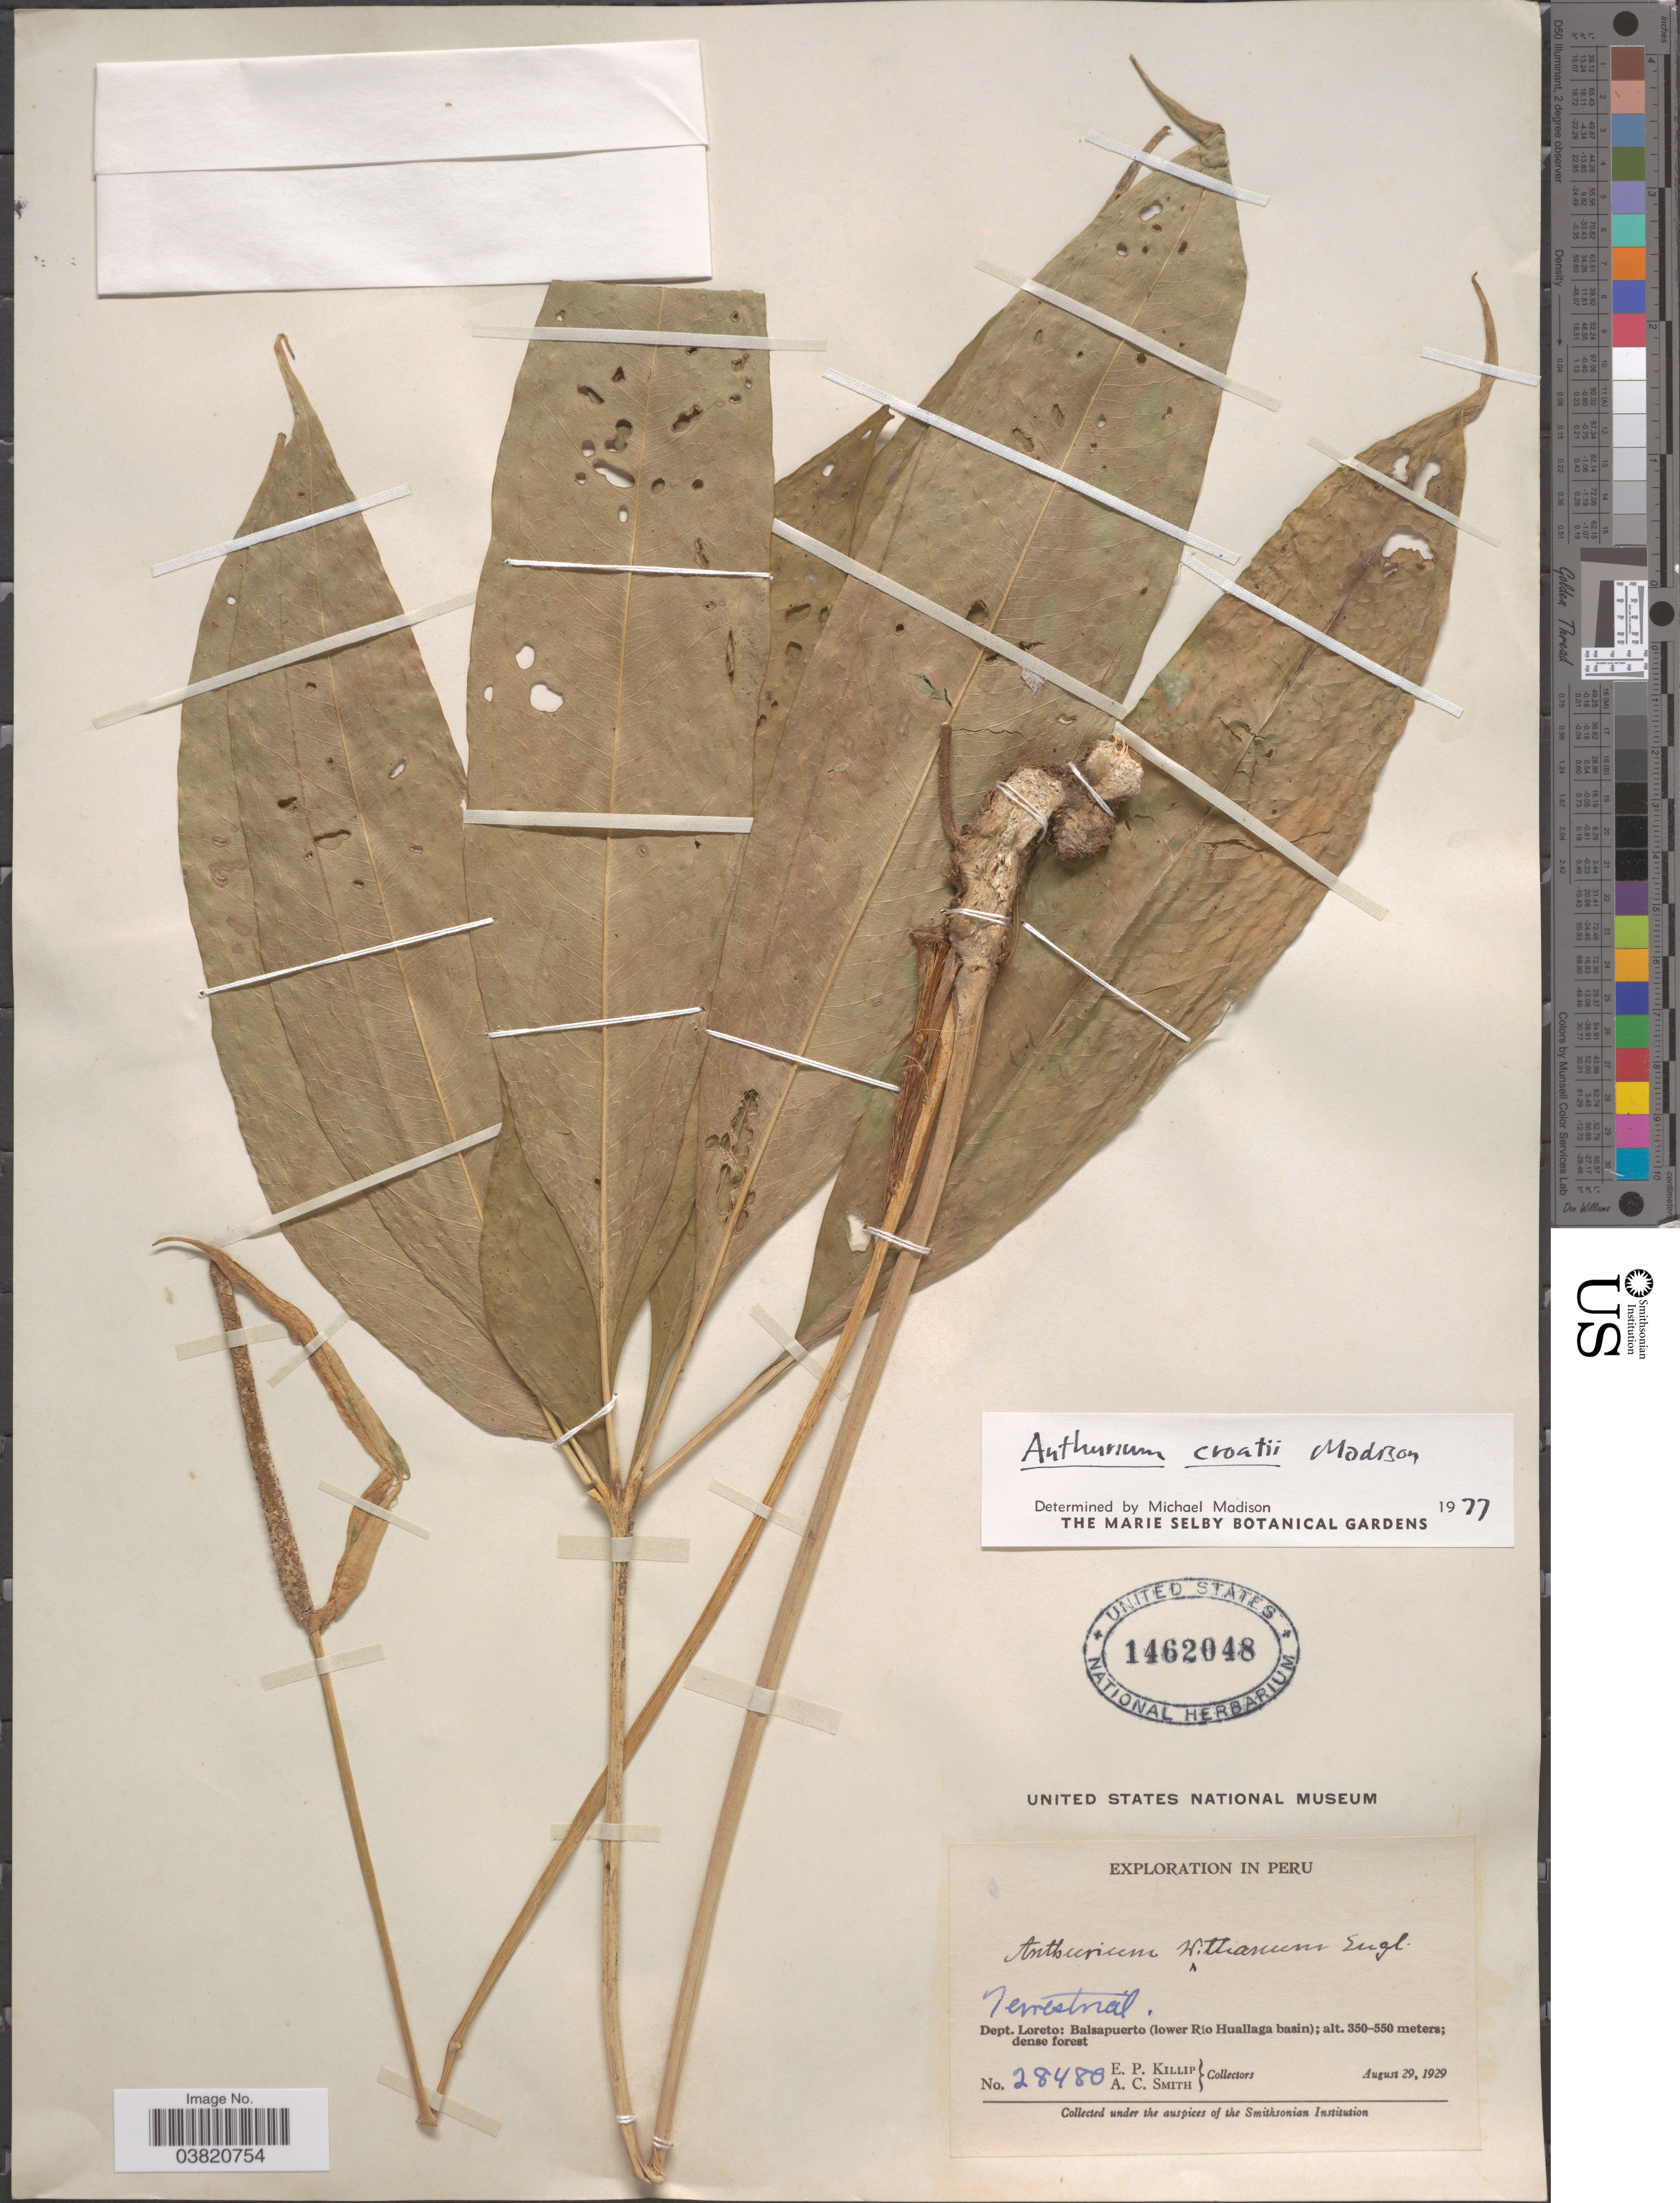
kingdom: Plantae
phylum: Tracheophyta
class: Liliopsida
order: Alismatales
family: Araceae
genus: Anthurium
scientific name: Anthurium croatii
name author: Madison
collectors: E. P. Killip & A. C. Smith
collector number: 28480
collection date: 1929-08-29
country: Peru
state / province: Loreto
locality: Dept. Loreto: Balsapuerto (lower Río Huallaga basin).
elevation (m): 350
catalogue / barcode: US 1462048